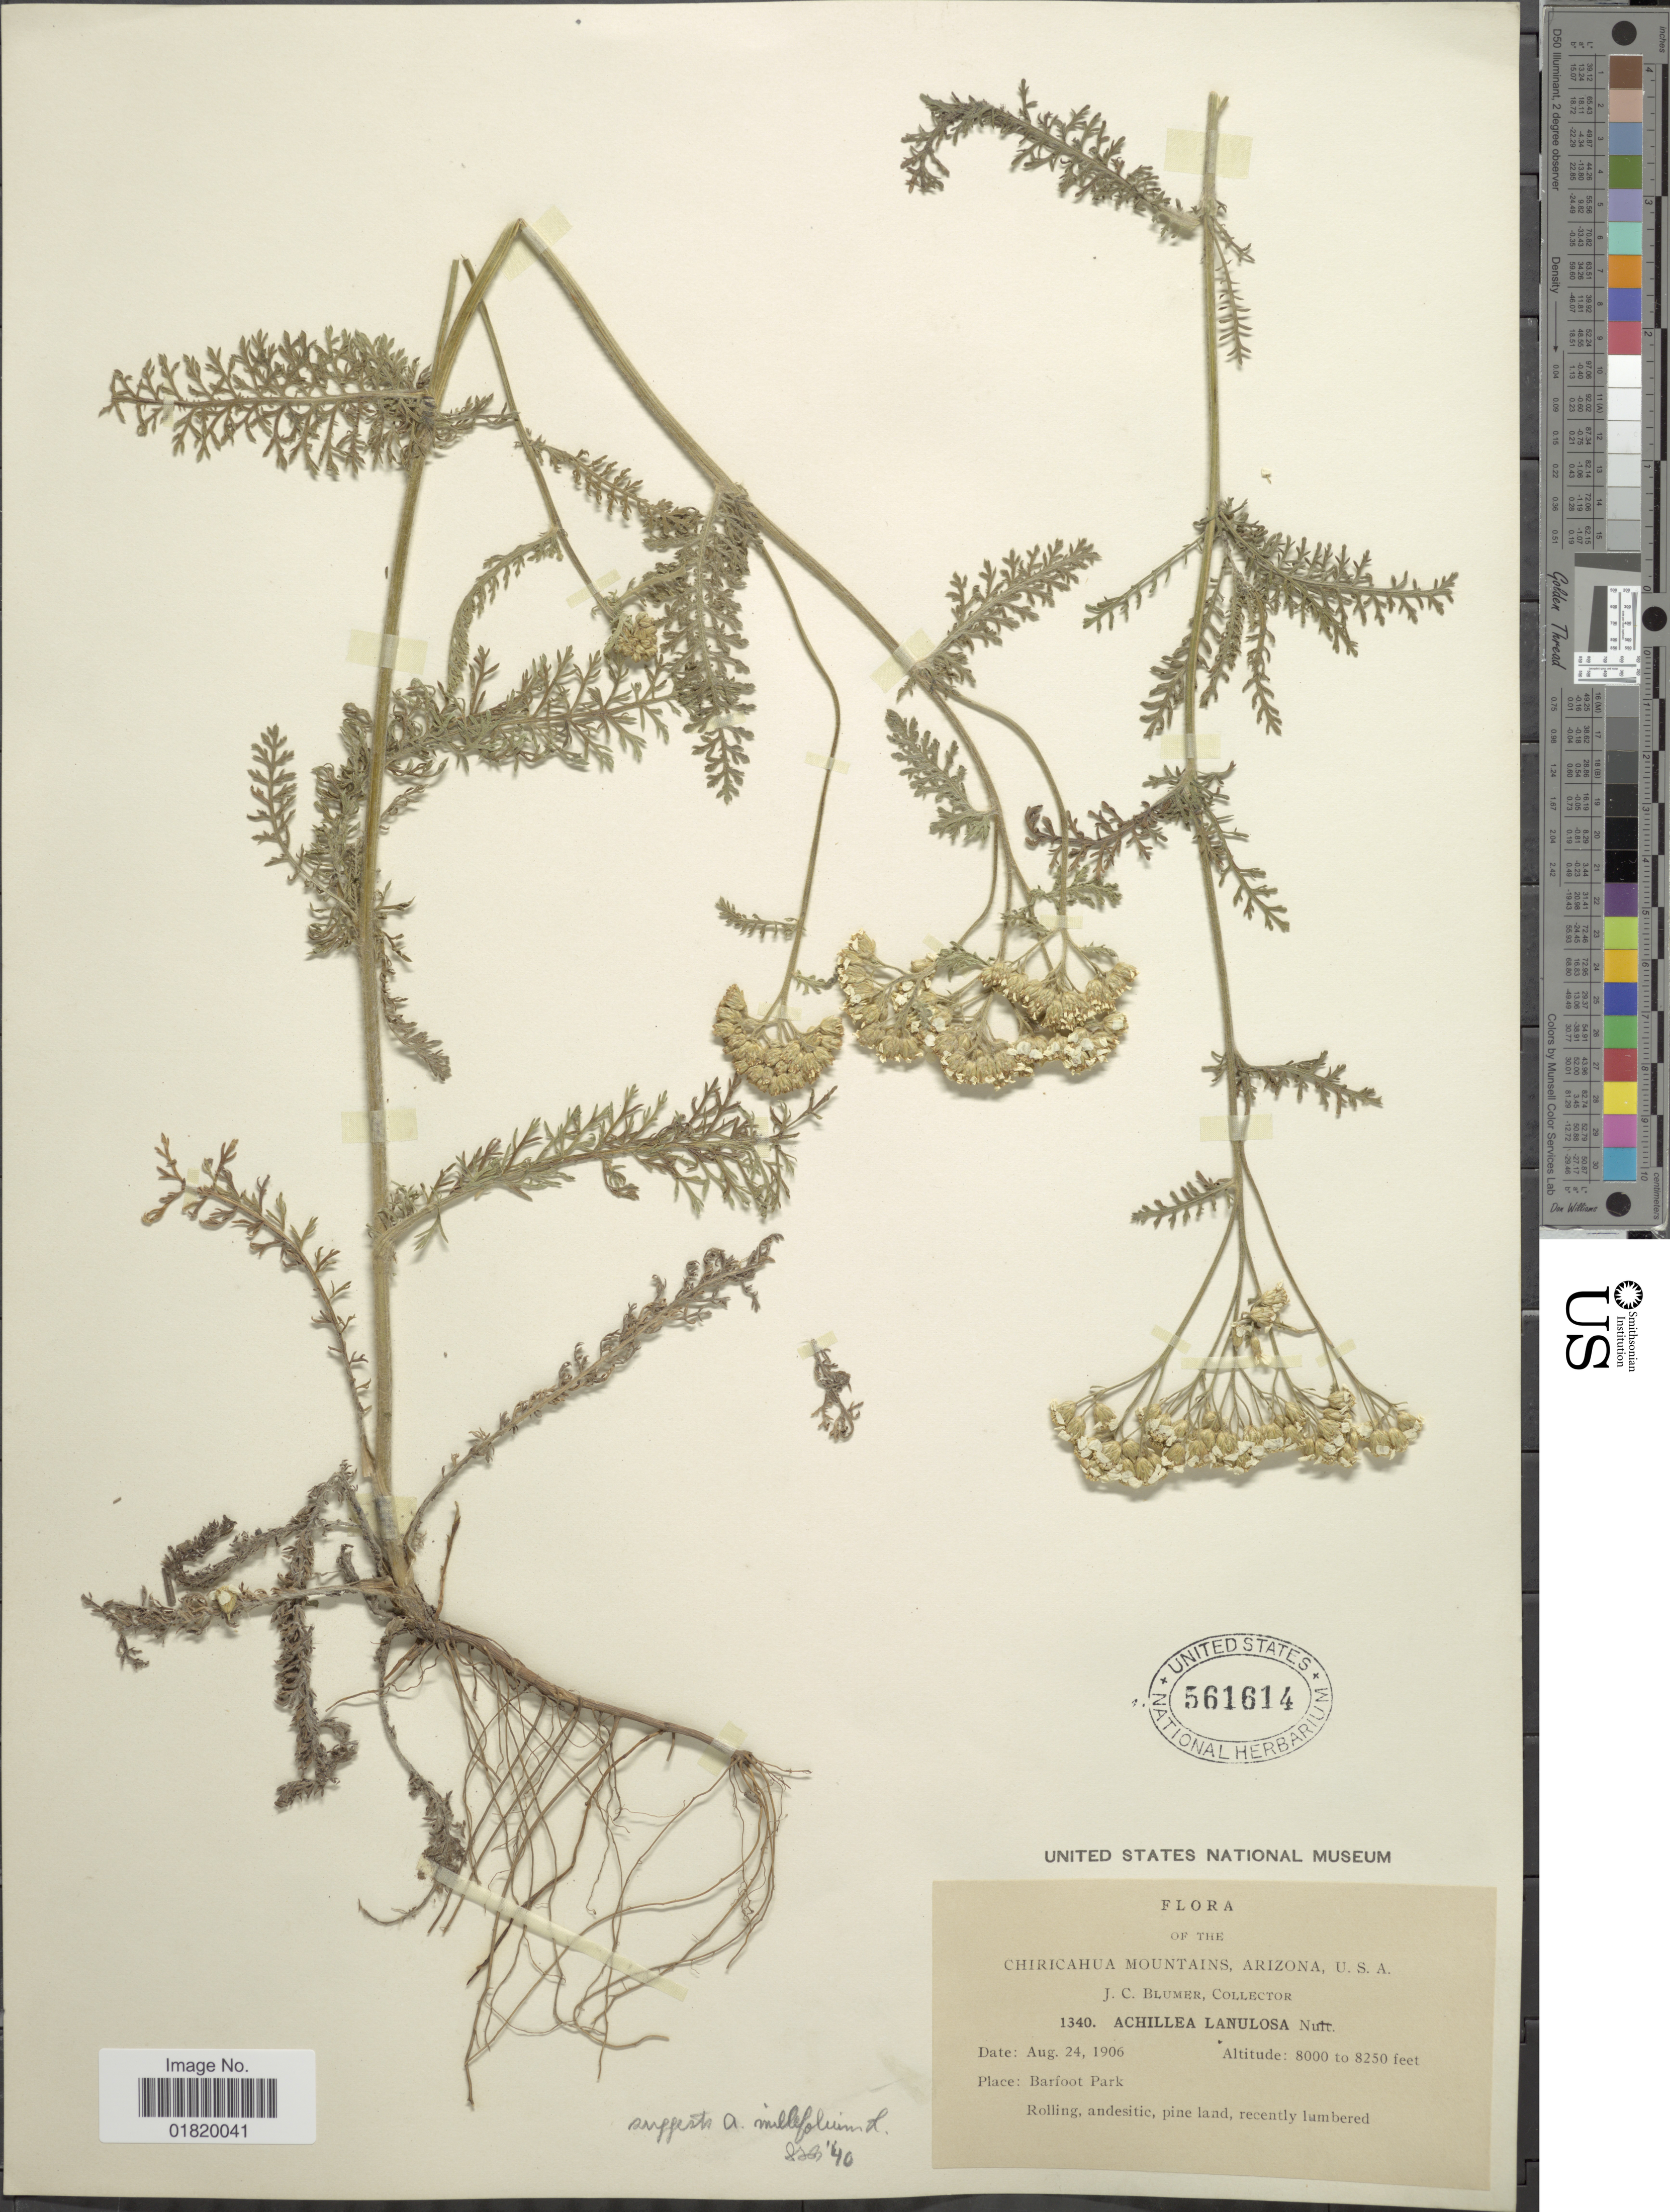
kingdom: Plantae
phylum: Tracheophyta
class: Magnoliopsida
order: Asterales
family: Asteraceae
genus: Achillea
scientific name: Achillea lanulosa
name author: Nutt.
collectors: J. C. Blumer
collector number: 1340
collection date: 1906-08-24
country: United States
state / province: Arizona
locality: Chiricahua Mountains. Barfoot Park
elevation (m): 2438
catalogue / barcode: US 561614